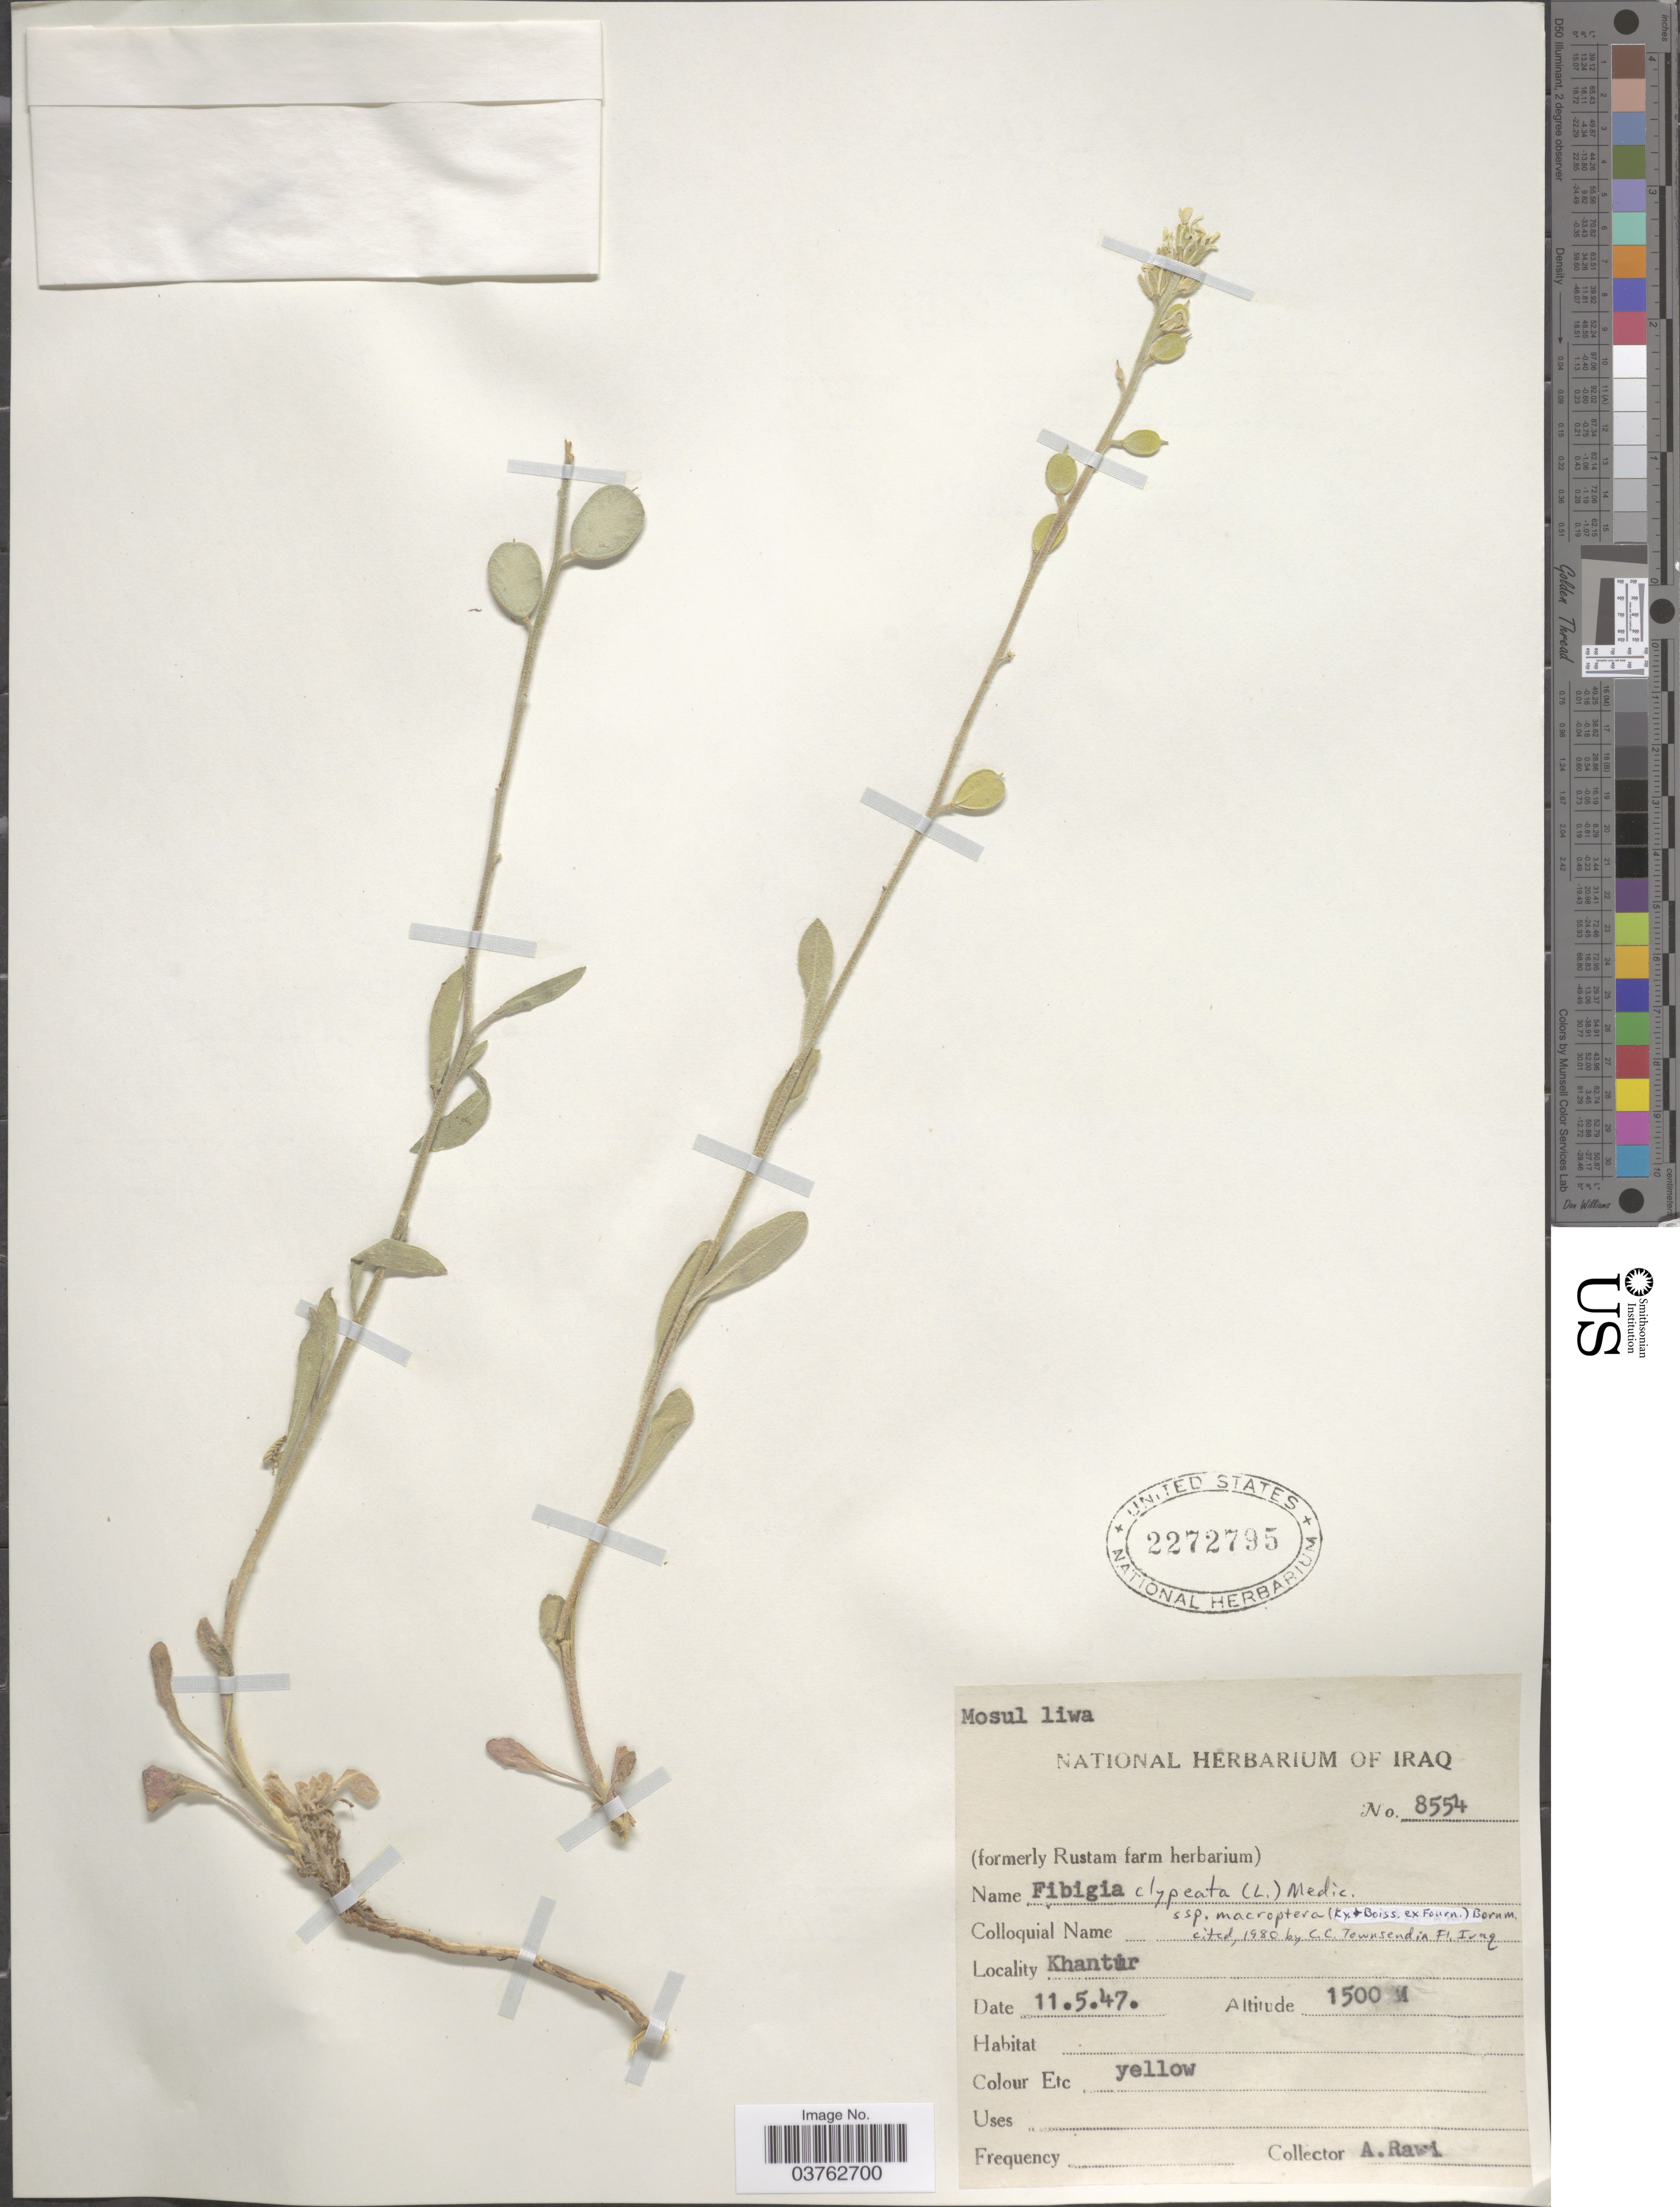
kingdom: Plantae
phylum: Tracheophyta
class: Magnoliopsida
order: Brassicales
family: Brassicaceae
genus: Fibigia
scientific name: Fibigia macroptera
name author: Boiss.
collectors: A. Rawi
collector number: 8554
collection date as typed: Transcribed d/m/y: 11/5/47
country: Iraq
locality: Mosul liwa. Khantur.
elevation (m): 1500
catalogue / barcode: US 2272795